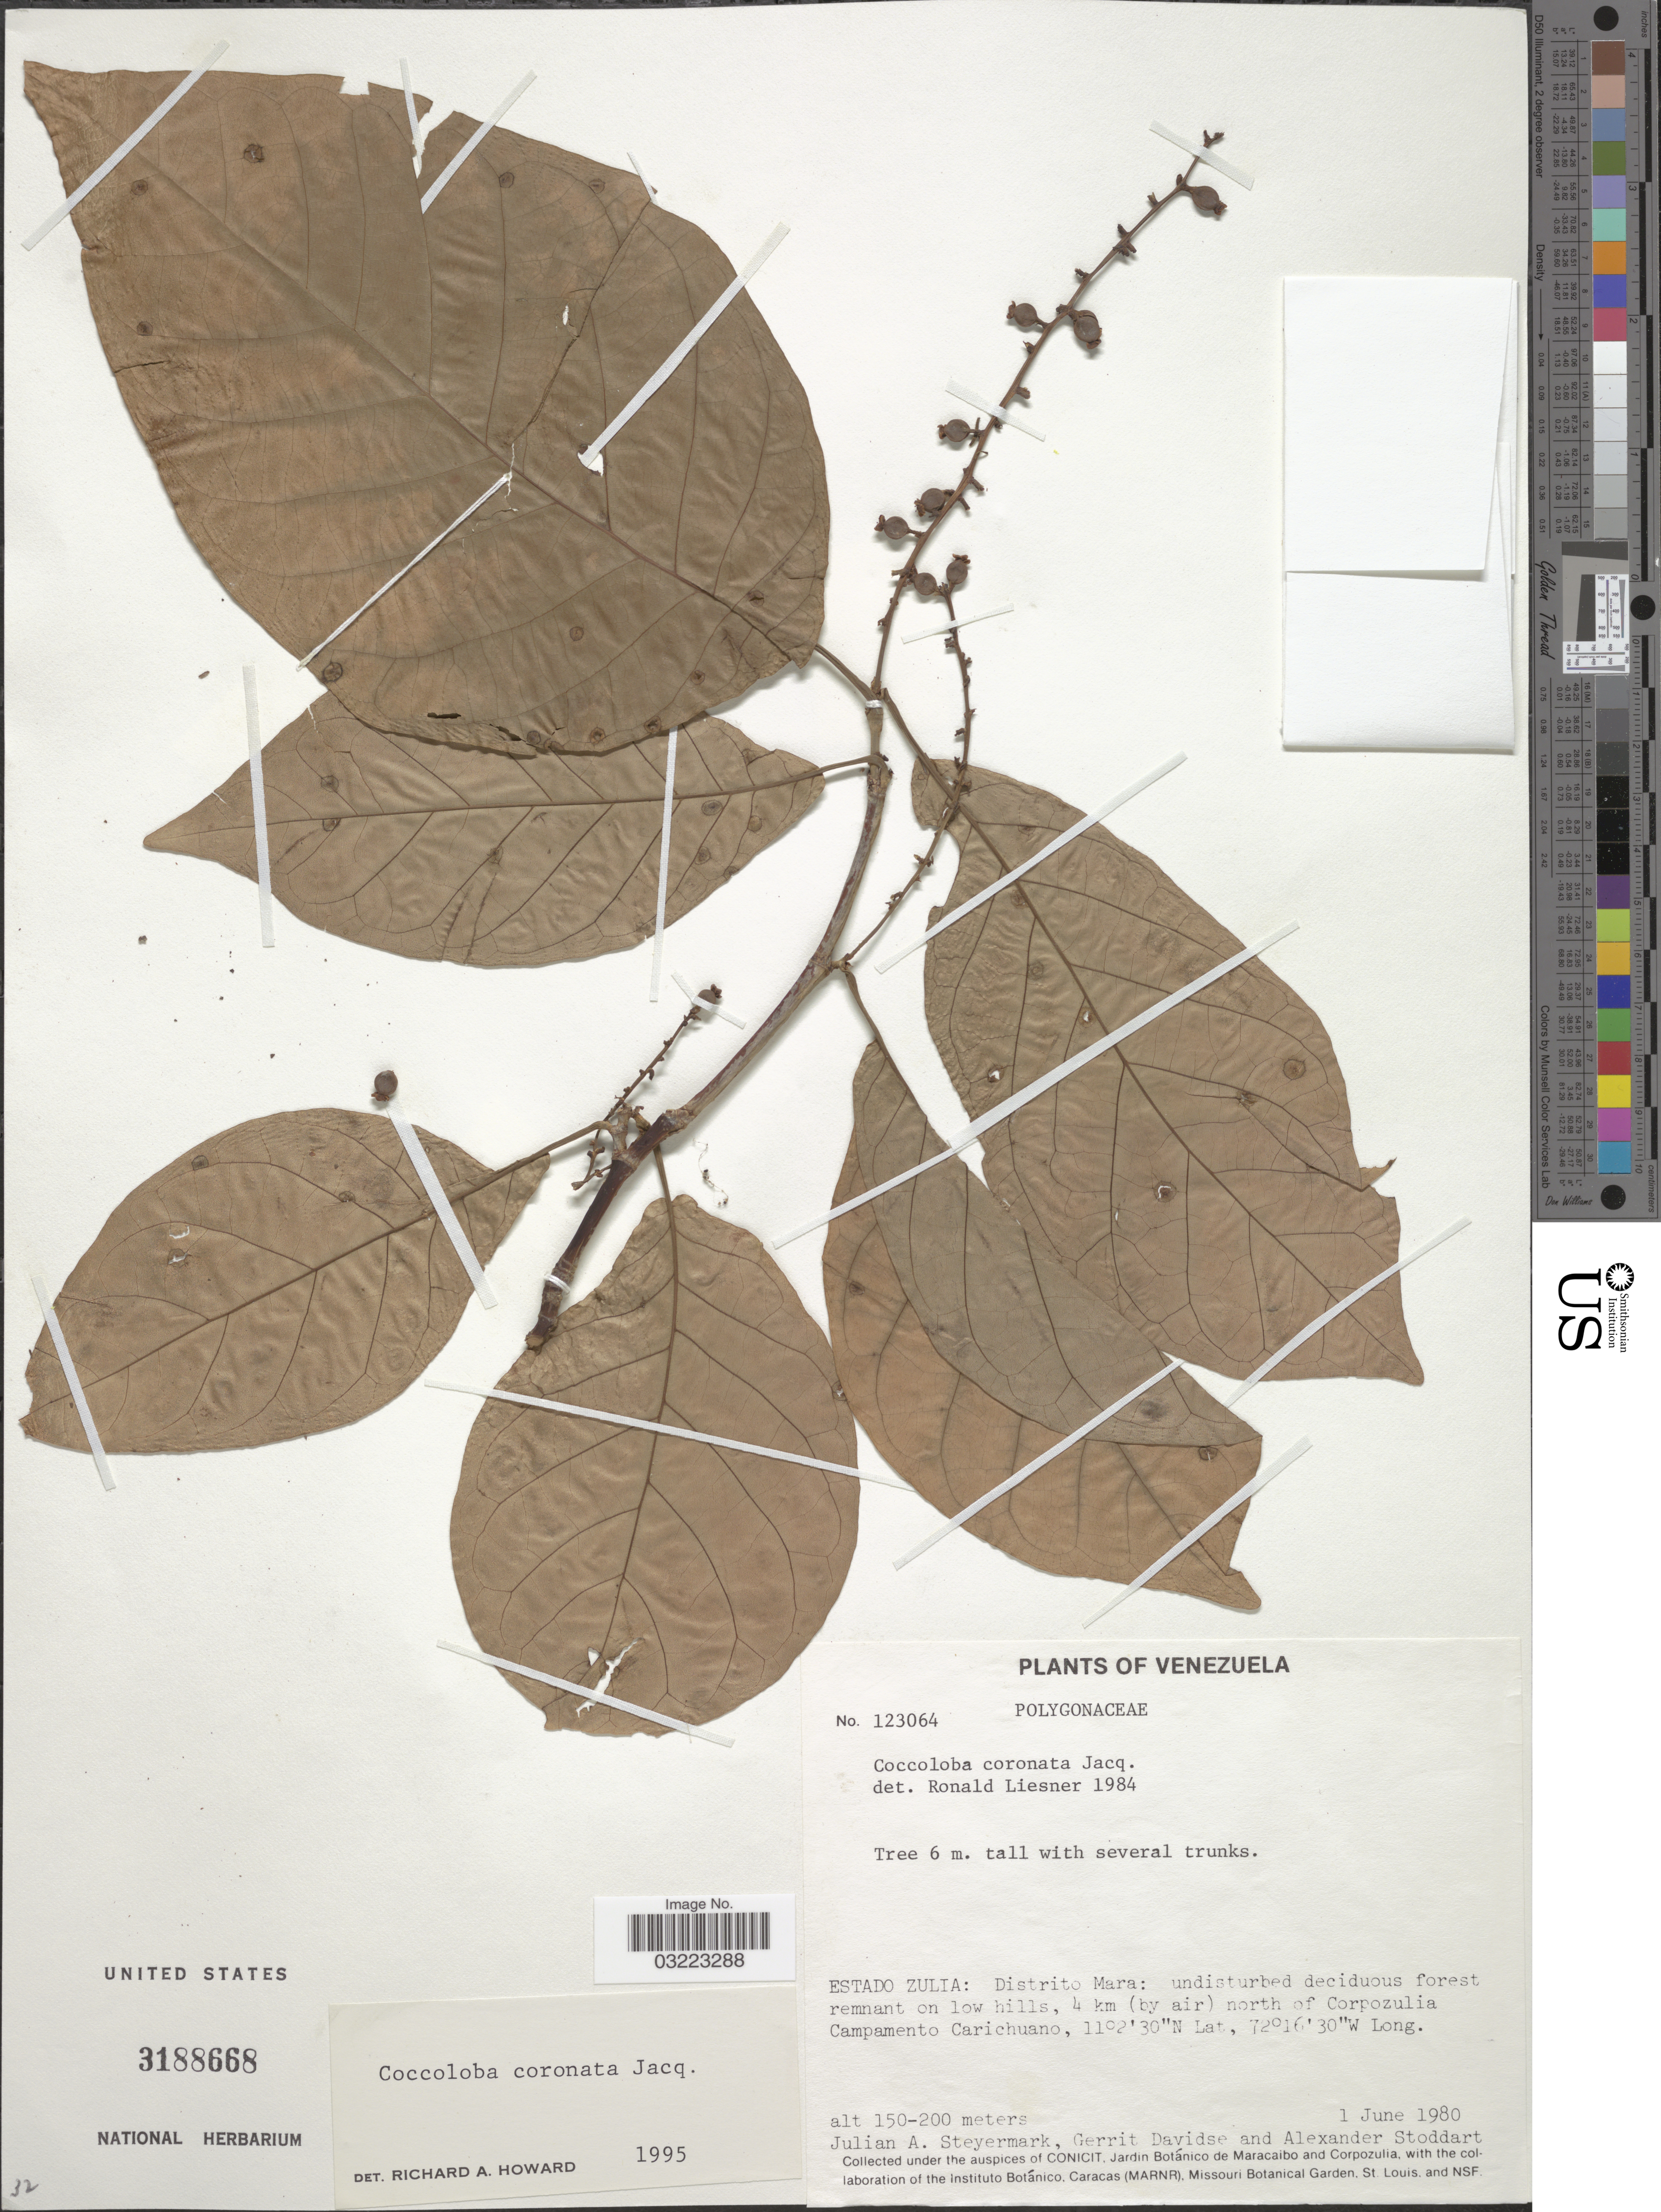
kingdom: Plantae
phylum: Tracheophyta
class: Magnoliopsida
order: Caryophyllales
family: Polygonaceae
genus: Coccoloba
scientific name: Coccoloba coronata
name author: Jacq.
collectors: J. Steyermark, G. Davidse & A. Stoddart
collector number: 123064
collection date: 1980-06-01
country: Venezuela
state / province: Zulia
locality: Distrito Mara: 4 km (by air) north of Corpozulia Campamento Carichuano.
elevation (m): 150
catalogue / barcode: US 3188668